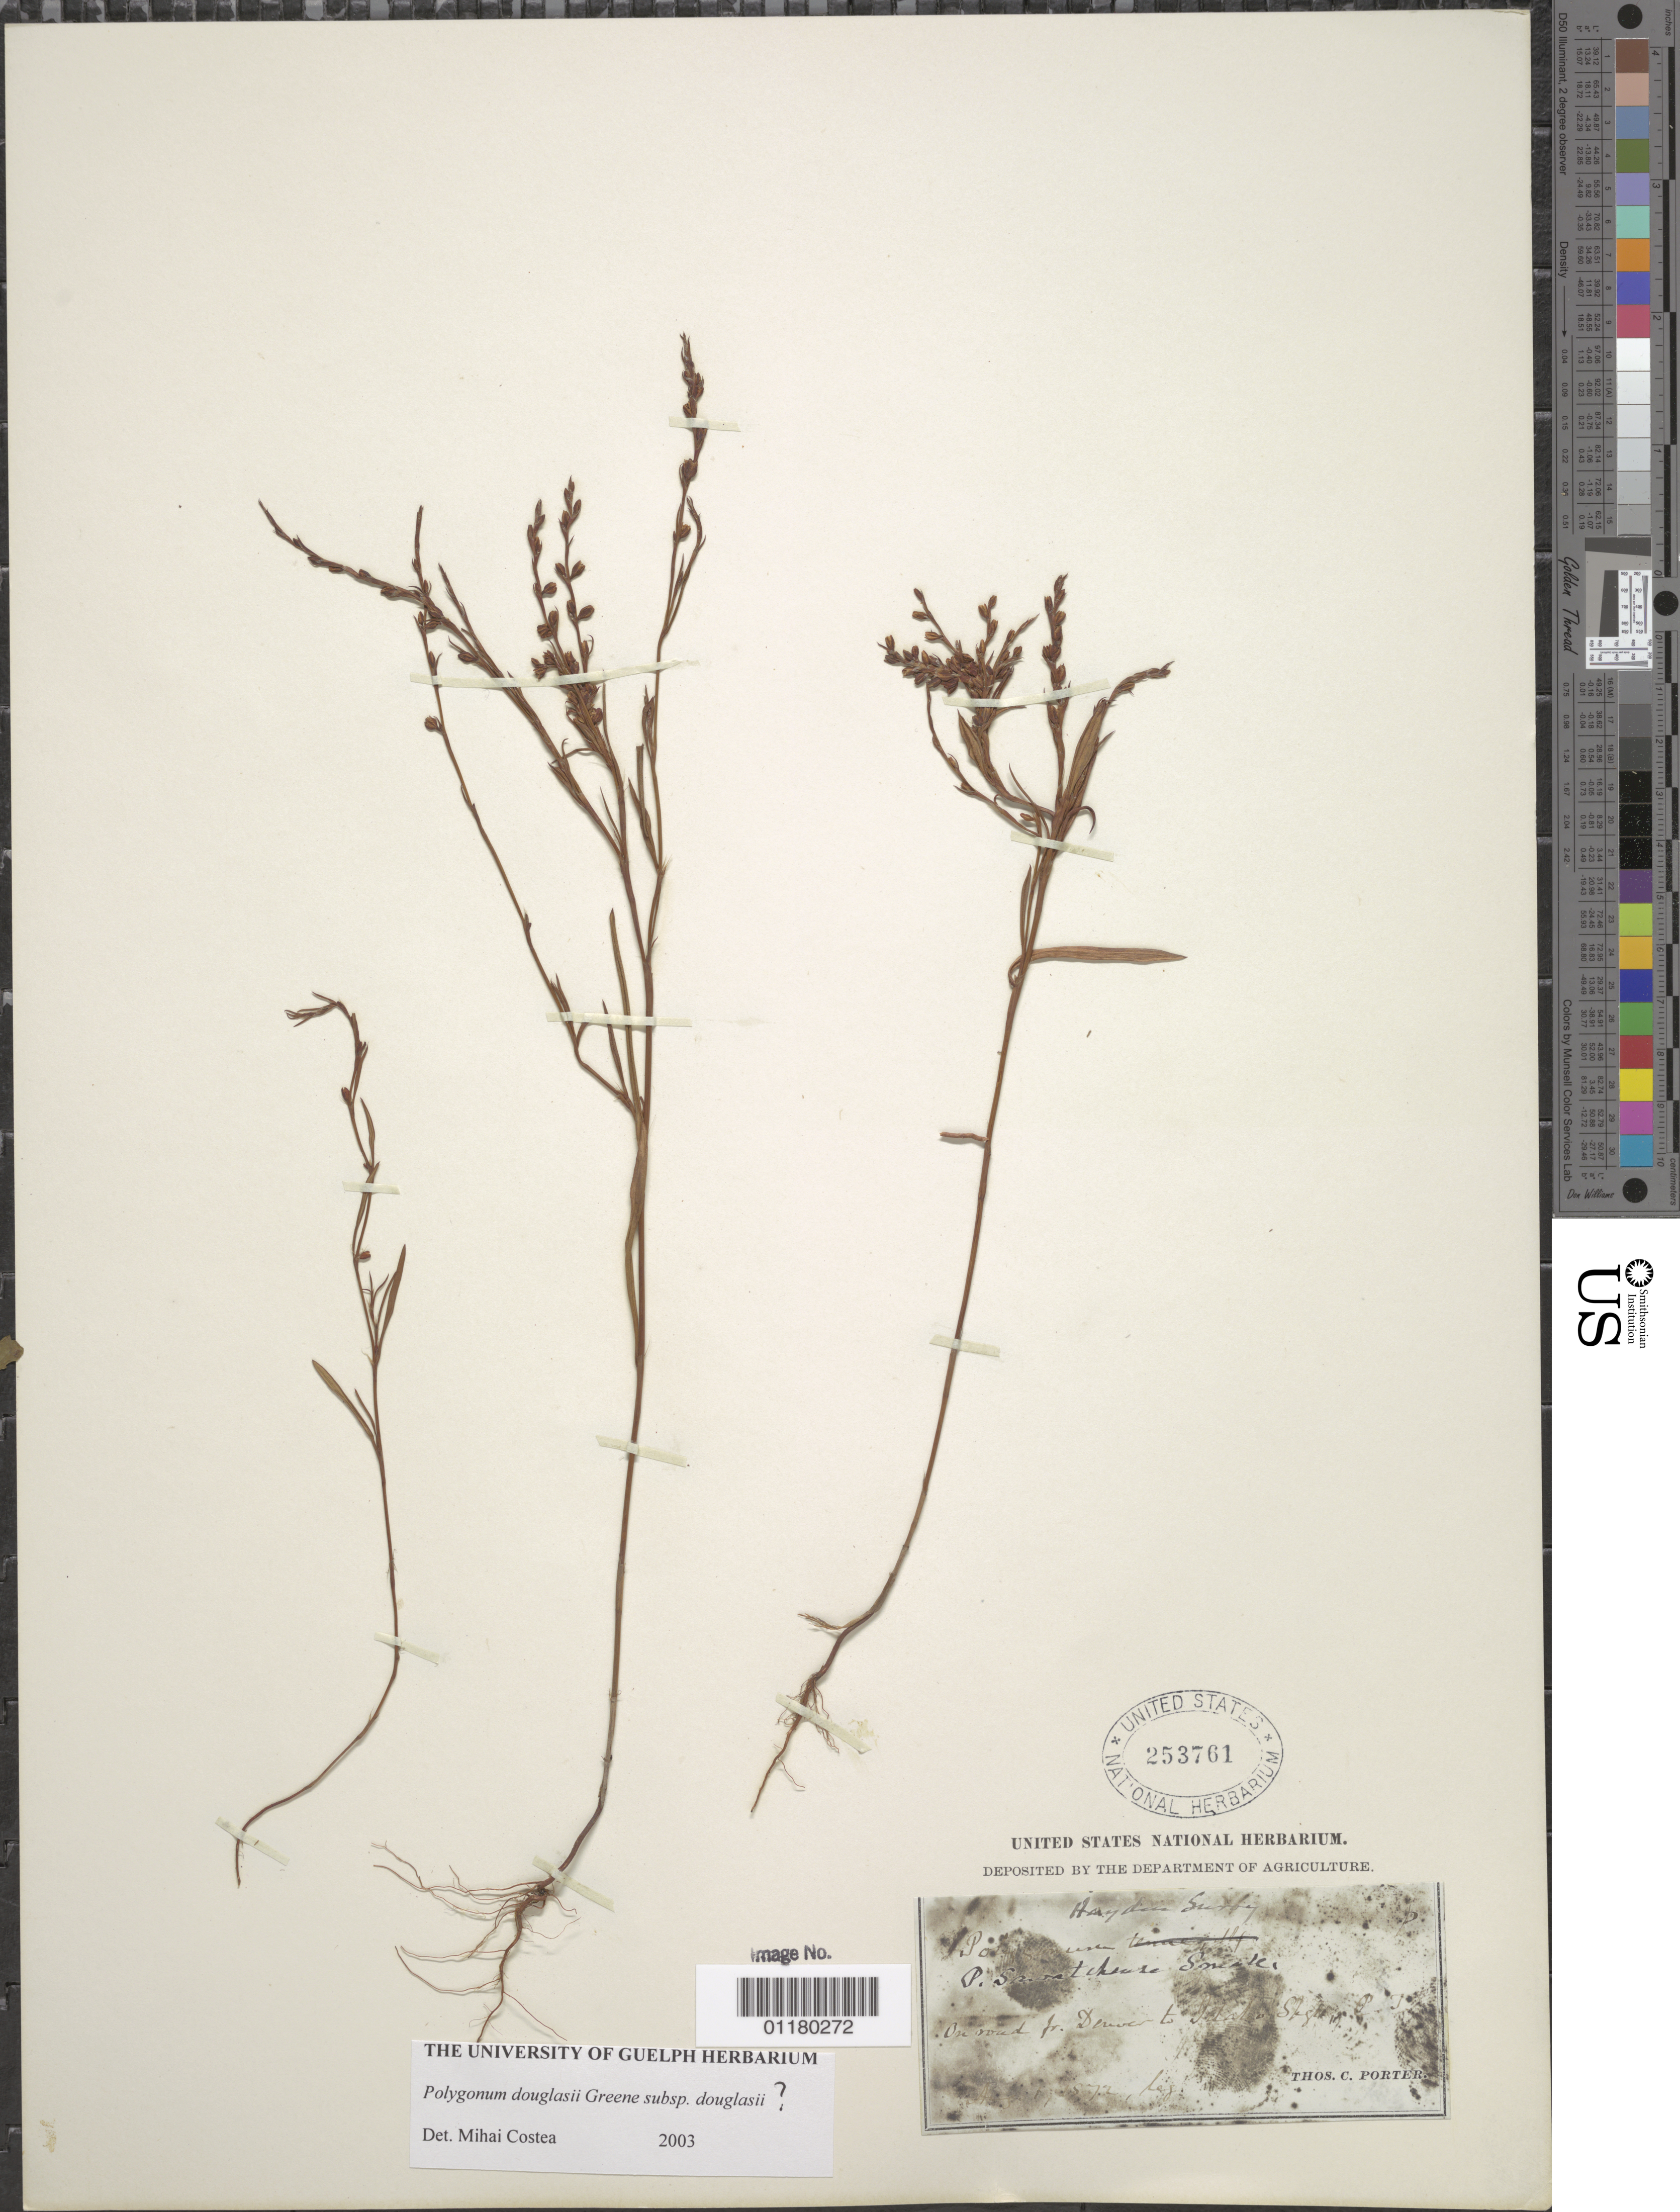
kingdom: Plantae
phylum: Tracheophyta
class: Magnoliopsida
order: Caryophyllales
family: Polygonaceae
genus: Polygonum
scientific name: Polygonum douglasii subsp. douglasii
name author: Greene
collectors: T. C. Porter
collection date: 1872-08-09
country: United States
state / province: Idaho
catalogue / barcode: US 253761